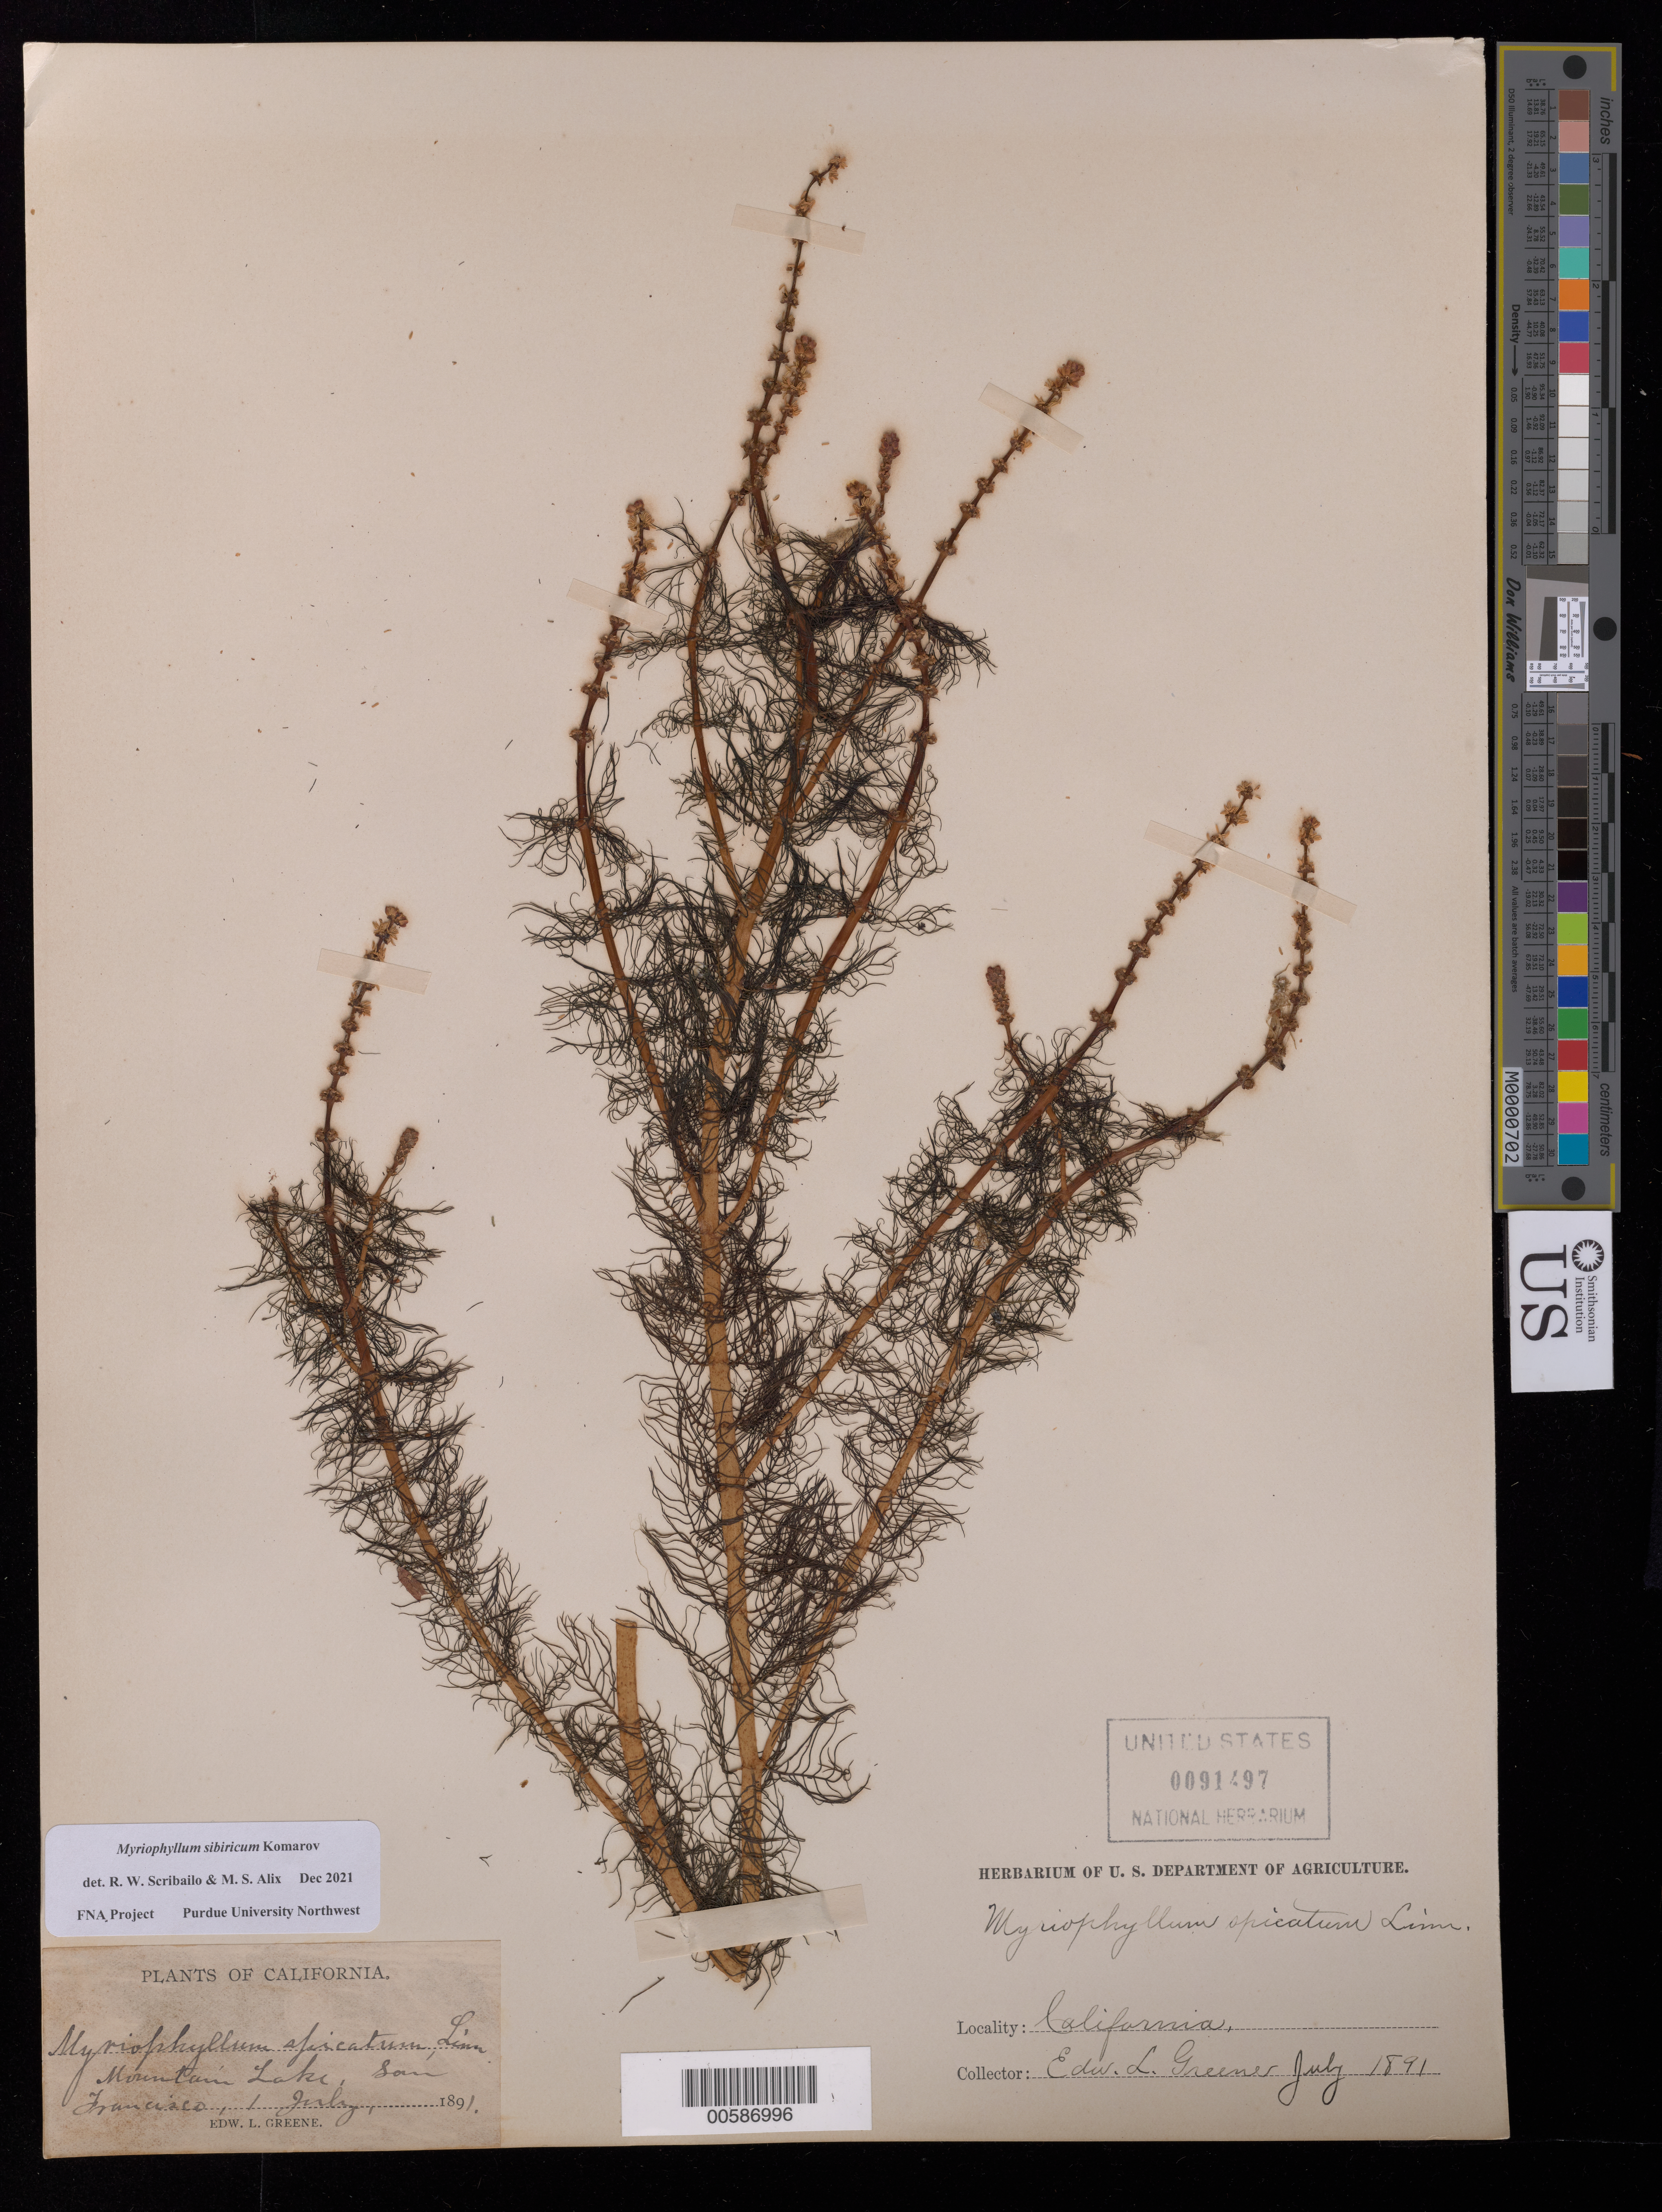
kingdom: Plantae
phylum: Tracheophyta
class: Magnoliopsida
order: Saxifragales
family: Haloragaceae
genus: Myriophyllum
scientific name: Myriophyllum sibiricum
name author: Kom.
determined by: Scribailo, R. W.; Alix, M. S.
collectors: E. L. Greene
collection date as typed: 01 Jul 1891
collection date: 1891-07-01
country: United States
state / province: California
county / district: San Francisco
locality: Mountain Lake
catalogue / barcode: US 91497